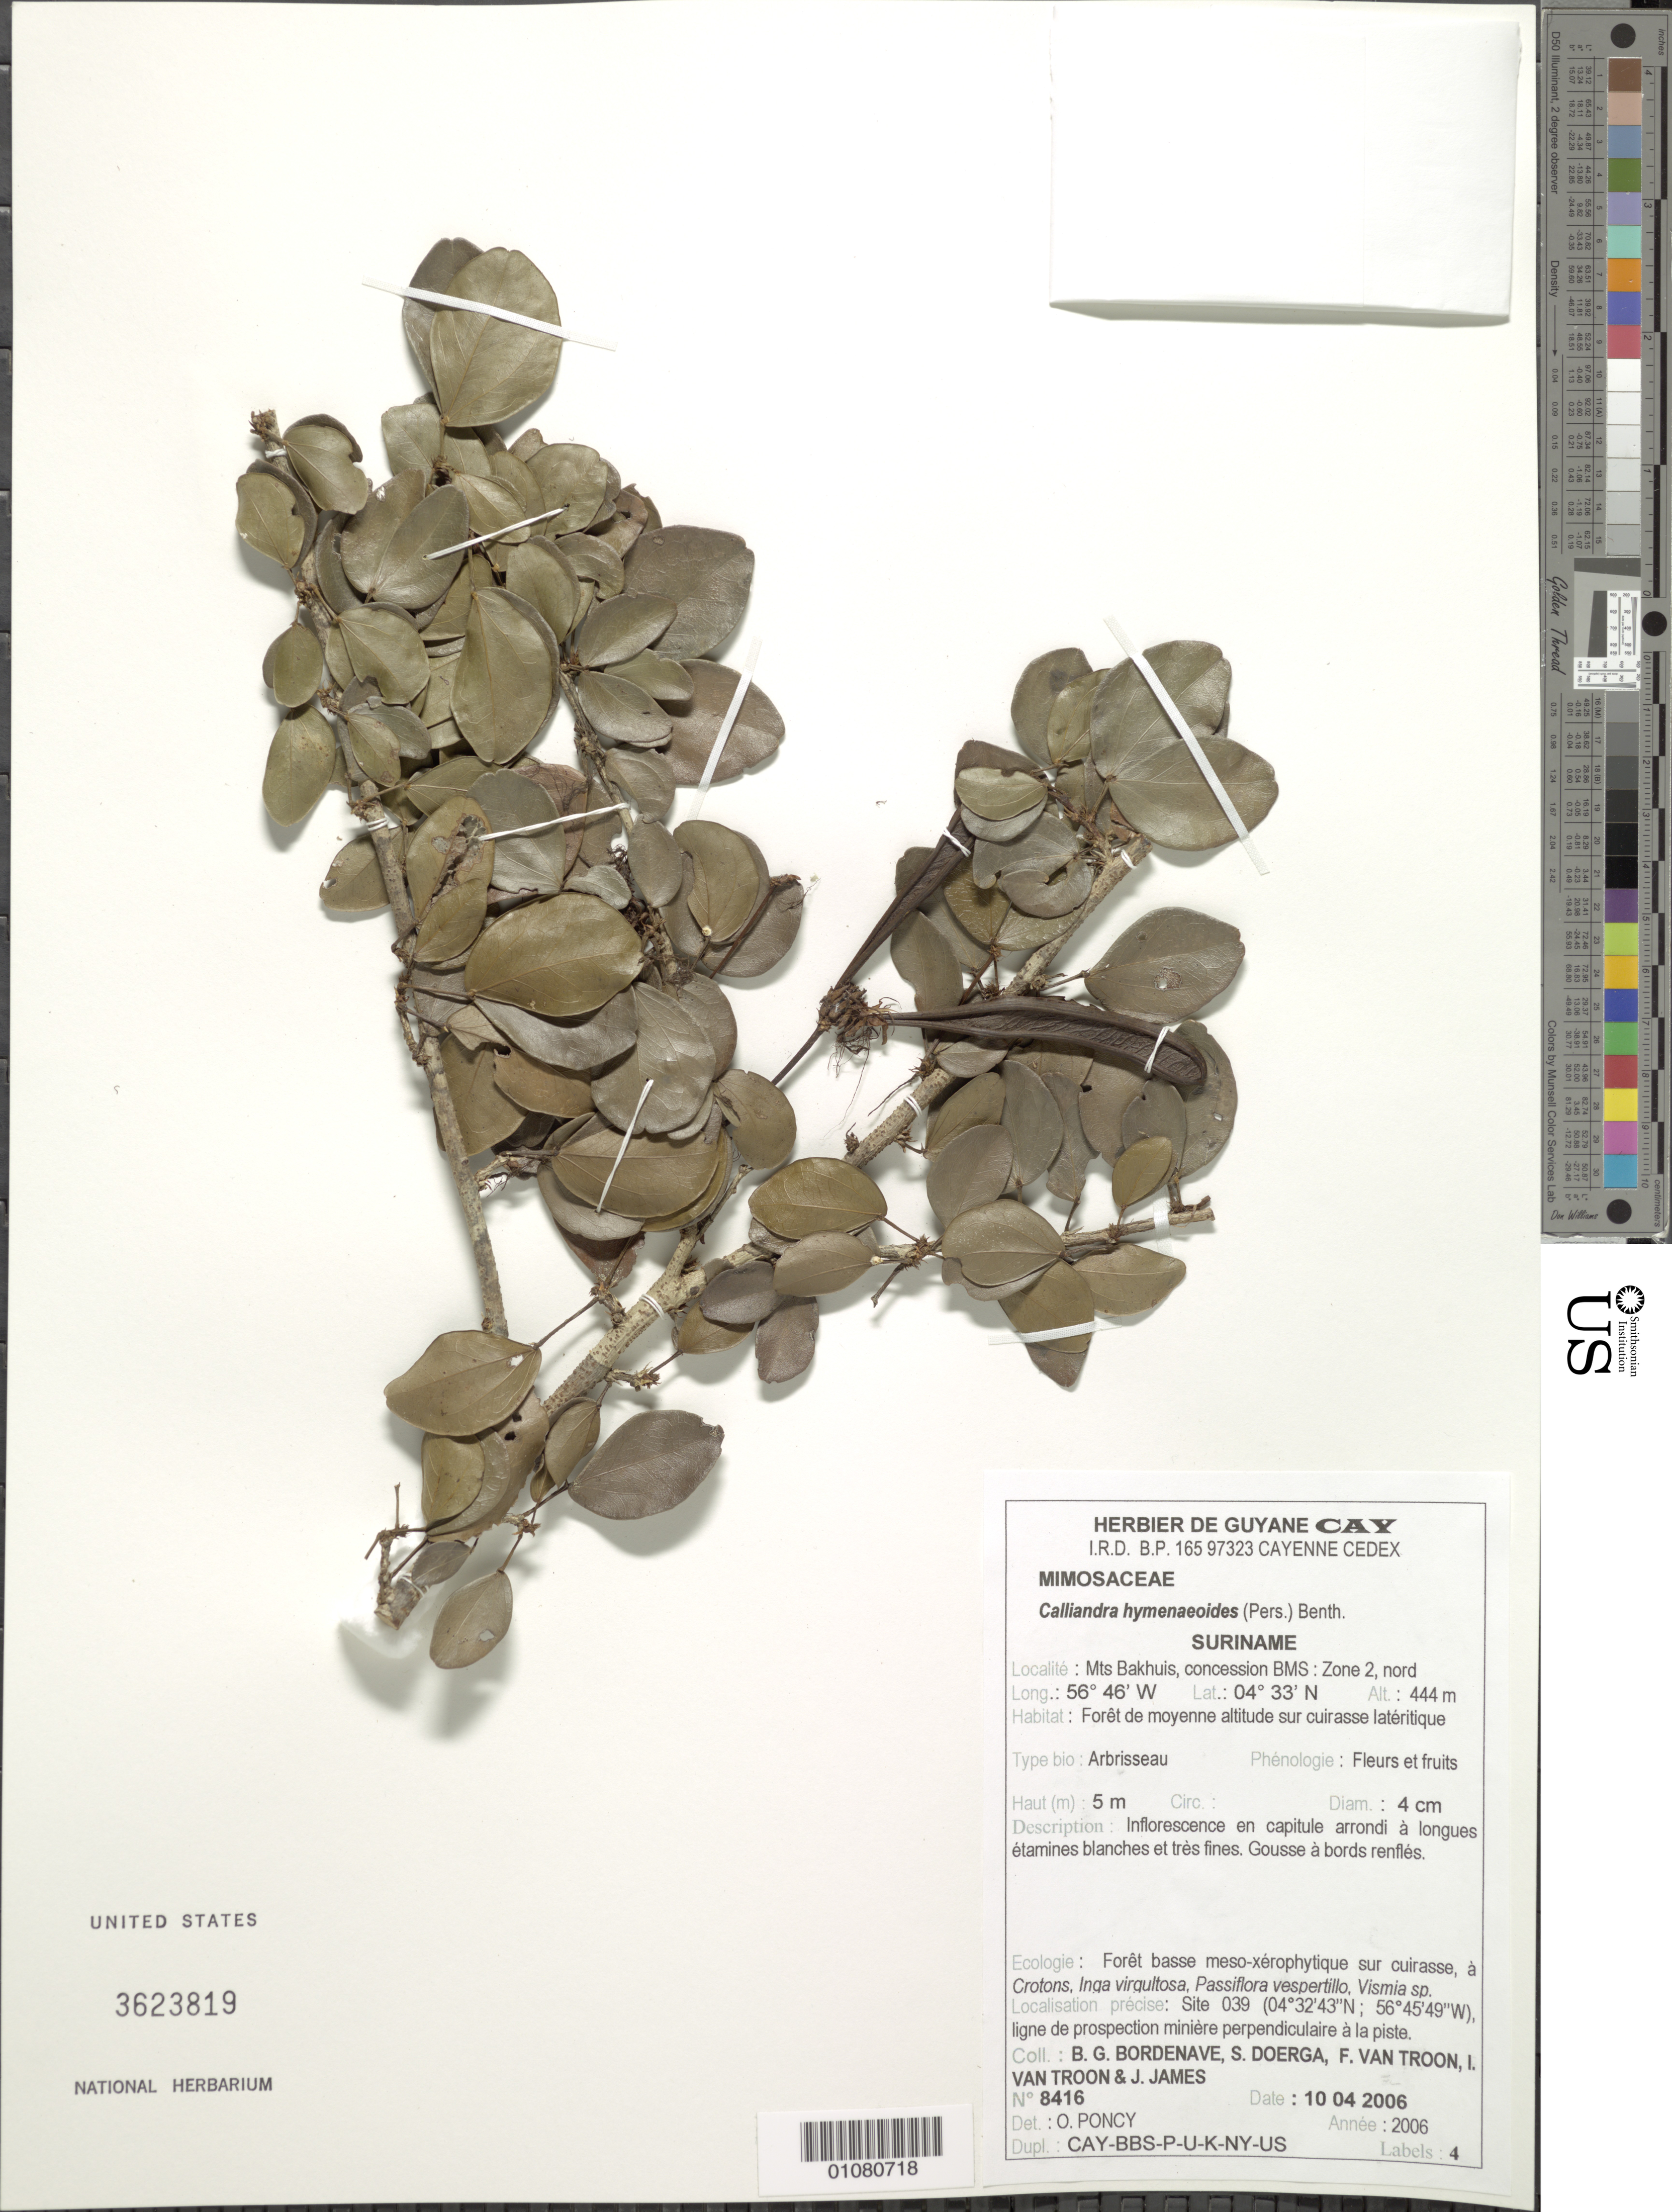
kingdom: Plantae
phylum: Tracheophyta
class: Magnoliopsida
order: Fabales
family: Fabaceae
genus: Calliandra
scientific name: Calliandra hymenaeoides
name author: (Rich.) Benth.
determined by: Poncy, O.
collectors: B. Bordenave, S. Doerga, F. Van Troon, I. van Troon & J. James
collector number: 8416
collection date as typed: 10-Apr-06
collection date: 1906-04-10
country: Suriname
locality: Mts. Bakhuis, concession BMS: zone 2, nord. Site 39 (4º32'43"N; 56º45'49"W), ligne de prospection minière perpendiculaire à la piste.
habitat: Forêt de moyenne altitude sur cuirasse latérique. Forêt basse meso-xérohphytique sur cuirsse, à Crotons, Inga irgultosa, Passiflora vespertillo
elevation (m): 444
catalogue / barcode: US 3623819